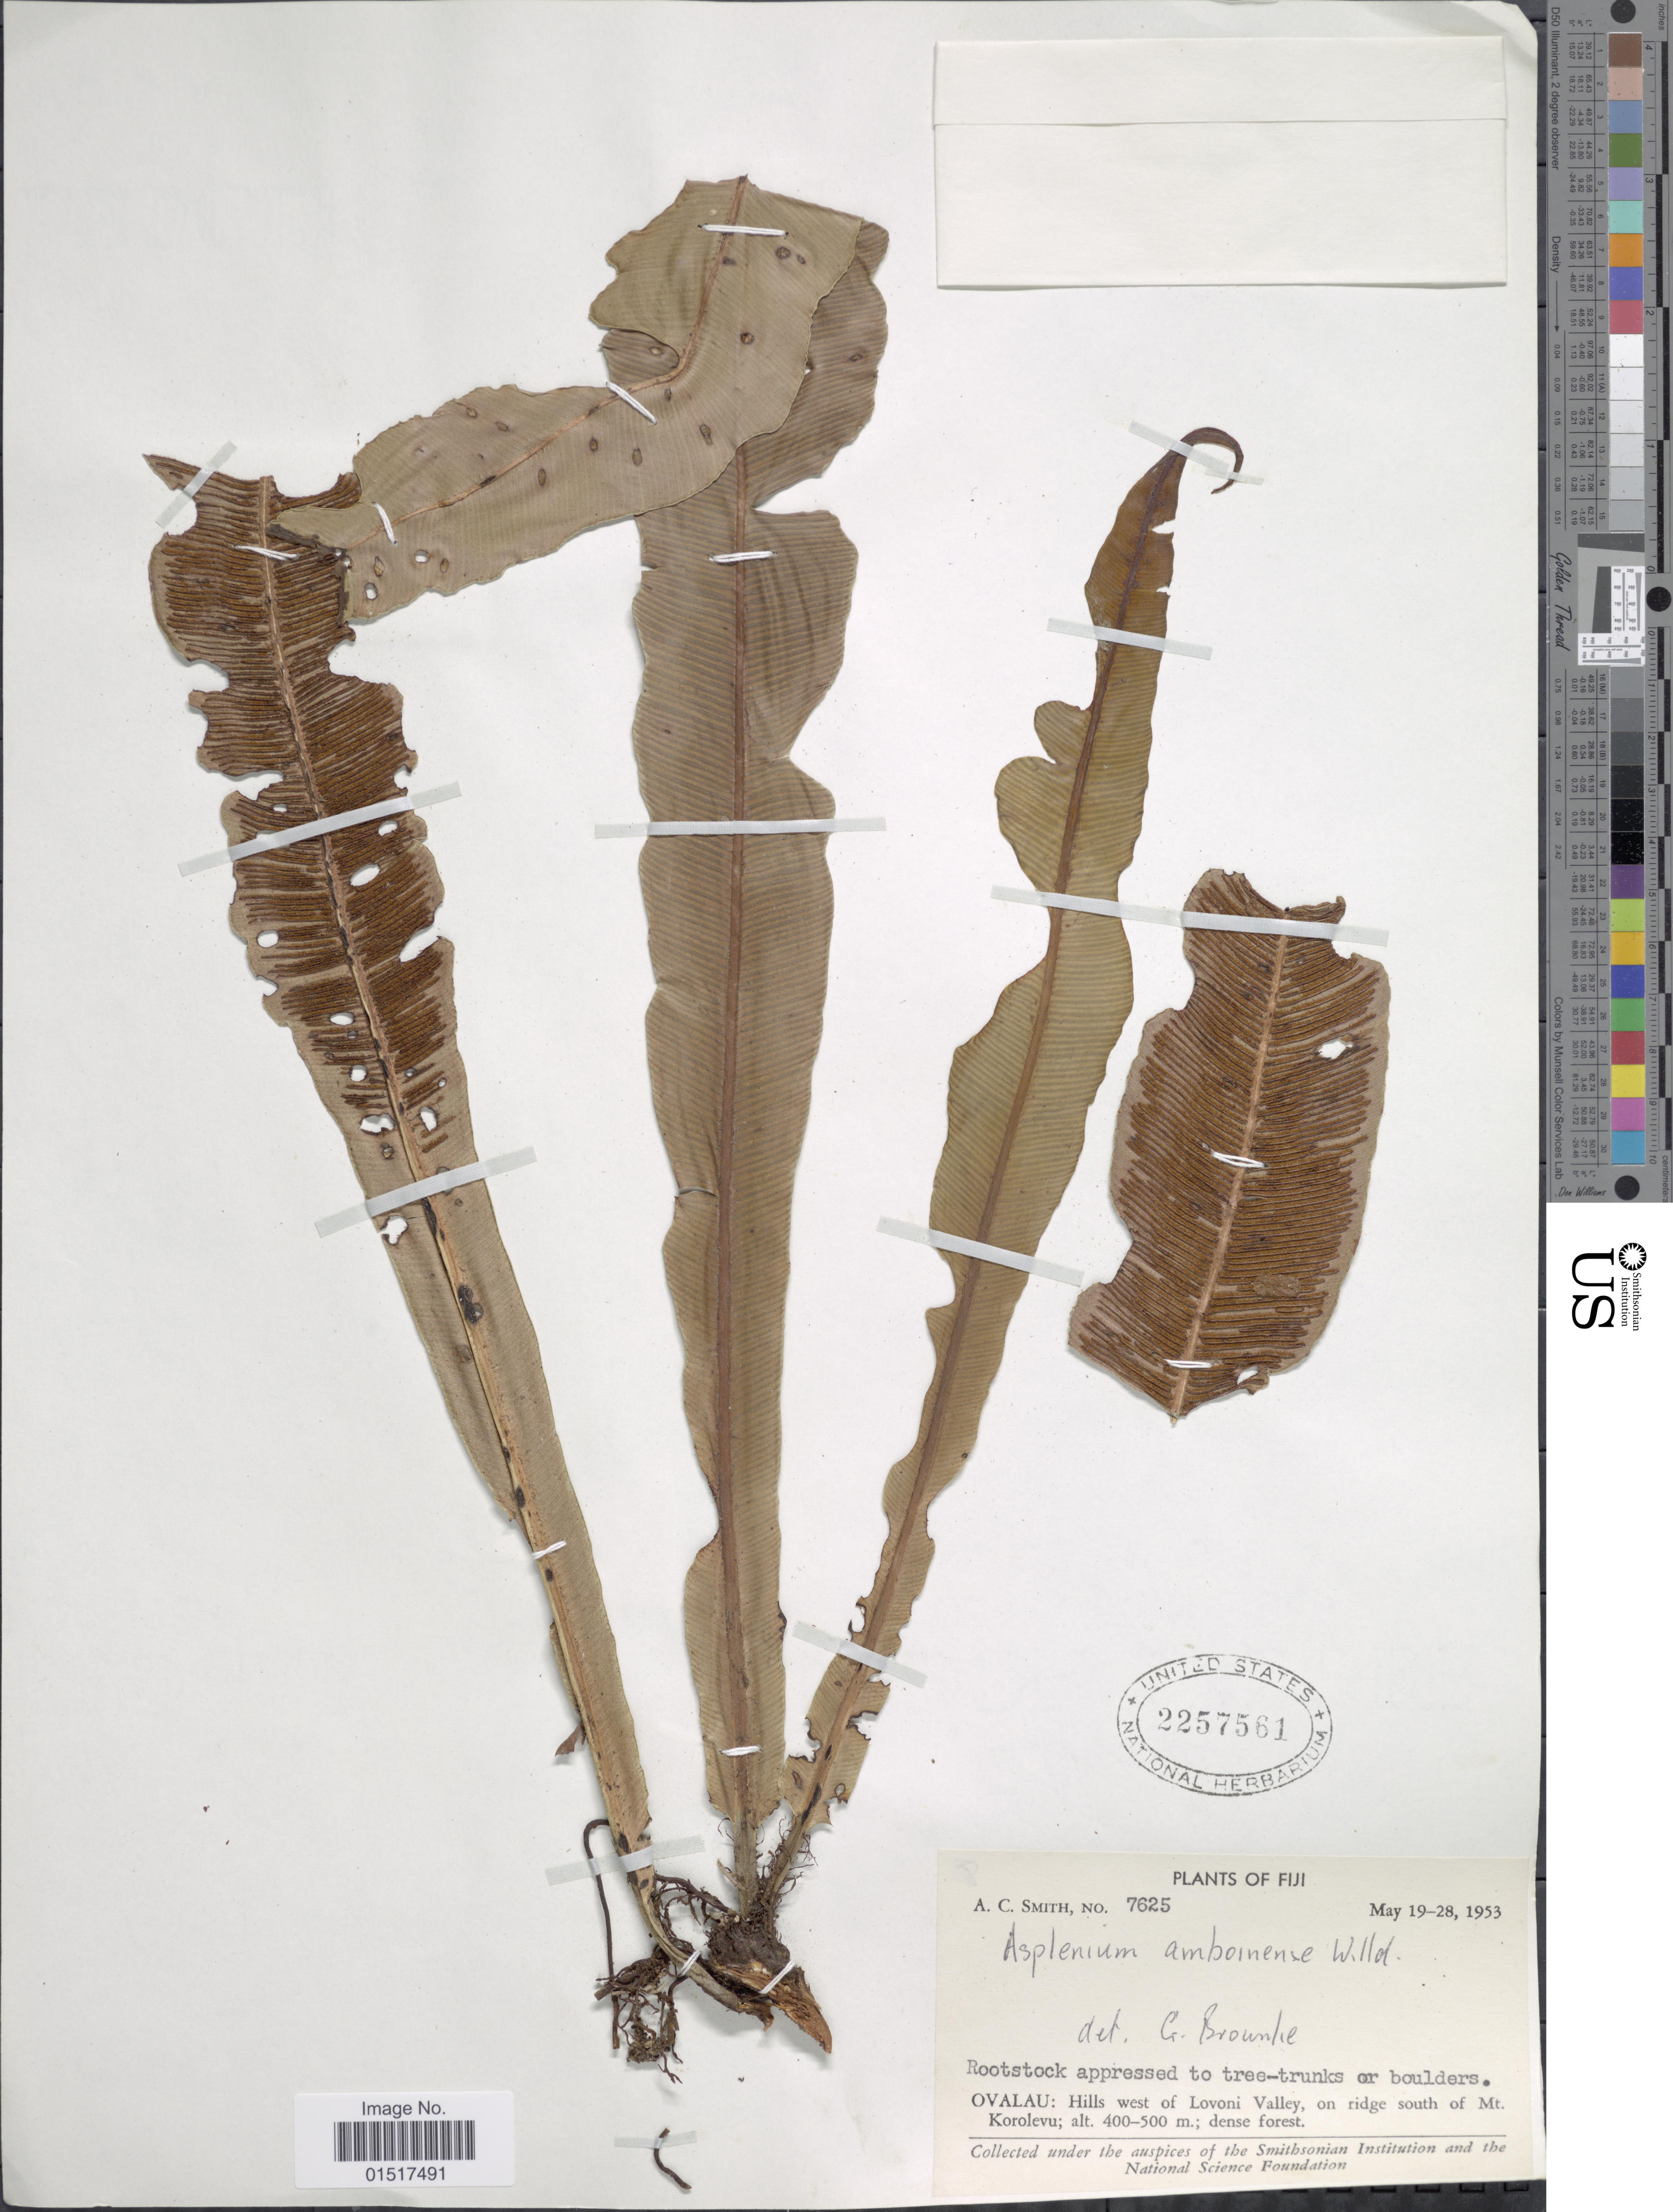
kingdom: Plantae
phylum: Tracheophyta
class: Polypodiopsida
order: Polypodiales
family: Aspleniaceae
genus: Asplenium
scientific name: Asplenium amboinense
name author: Willd.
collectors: A. C. Smith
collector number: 7625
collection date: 1953-05-19/1953-05-28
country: Fiji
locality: Ovalau: Hills west of Lovoni Valley, on ridge south of Mt. Korolevu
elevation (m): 400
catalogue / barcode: US 2257561